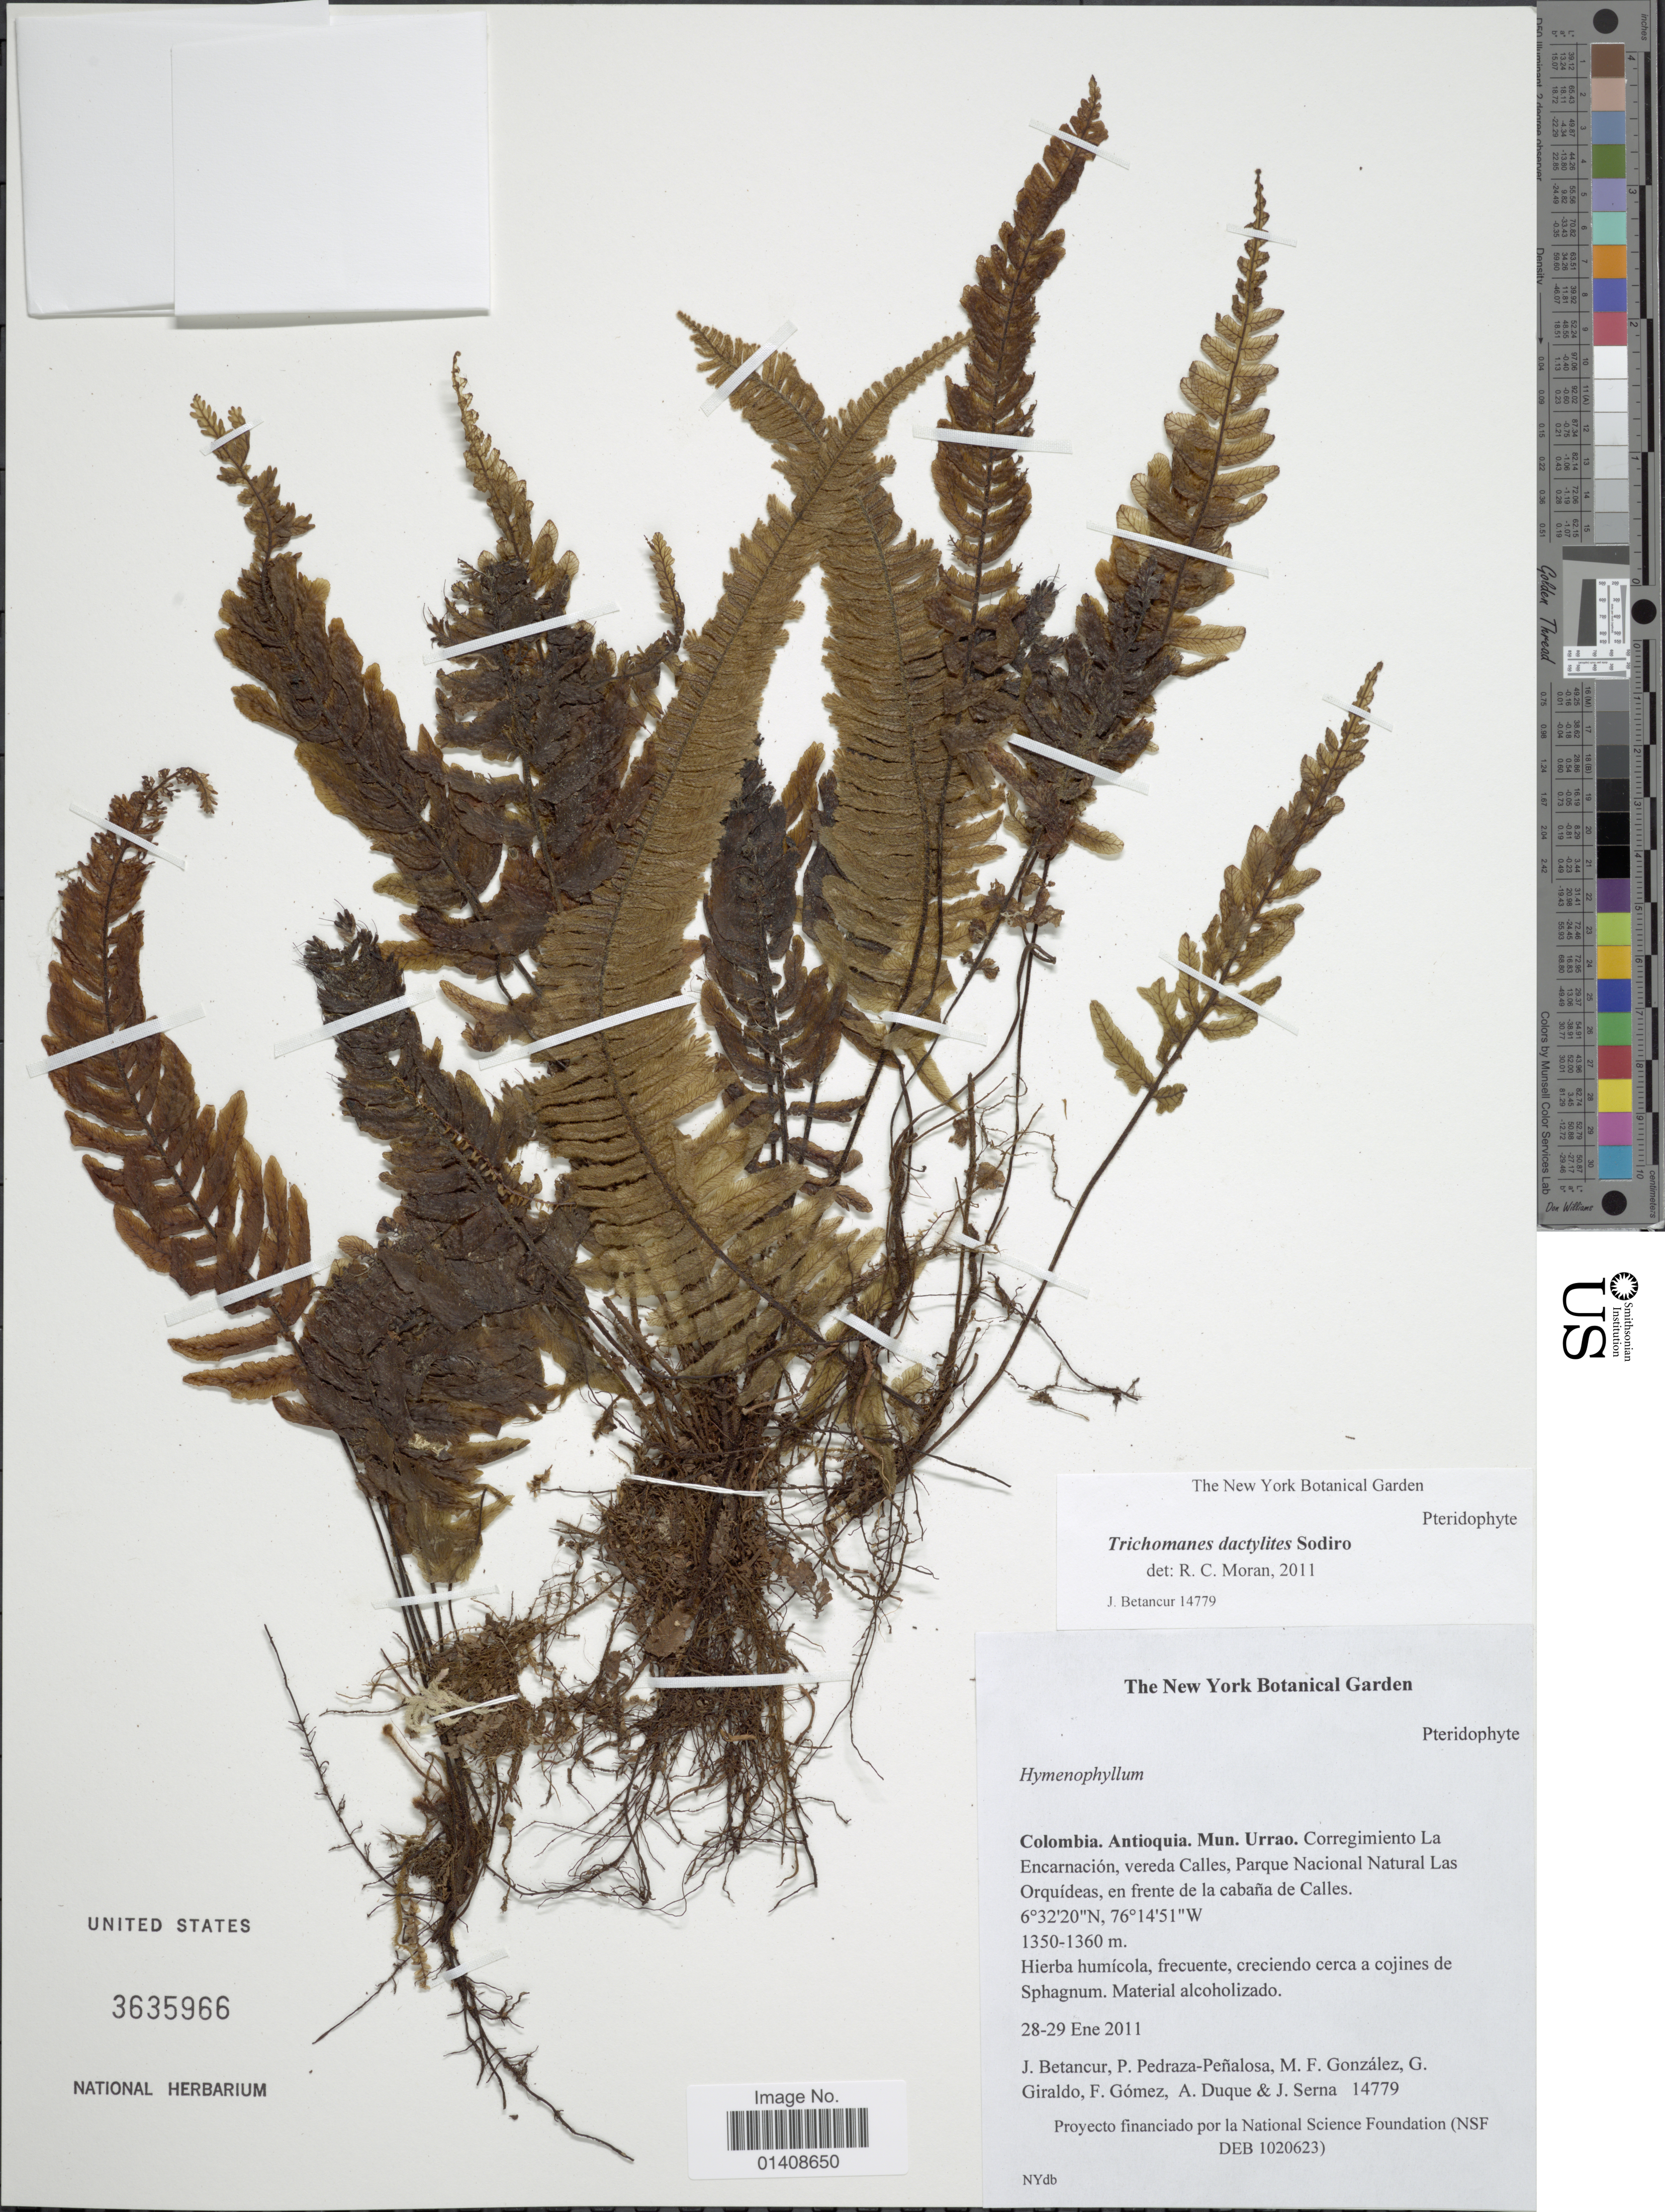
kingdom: Plantae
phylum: Tracheophyta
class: Polypodiopsida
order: Hymenophyllales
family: Hymenophyllaceae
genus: Trichomanes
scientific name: Trichomanes dactylites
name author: Sodiro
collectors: J. Betancur, P. Pedraza-Peñalosa, J. Betancur, G. Giraldo & et al.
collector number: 14779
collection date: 2011-01-28/2011-01-29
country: Colombia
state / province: Antioquia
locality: Mun Urrao. Corregimiento La Encanacion, vereda Calles, Parque Nacional Natural Las Orquideas, en frente de la cabana de Calles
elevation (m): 1350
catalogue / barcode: US 3635966